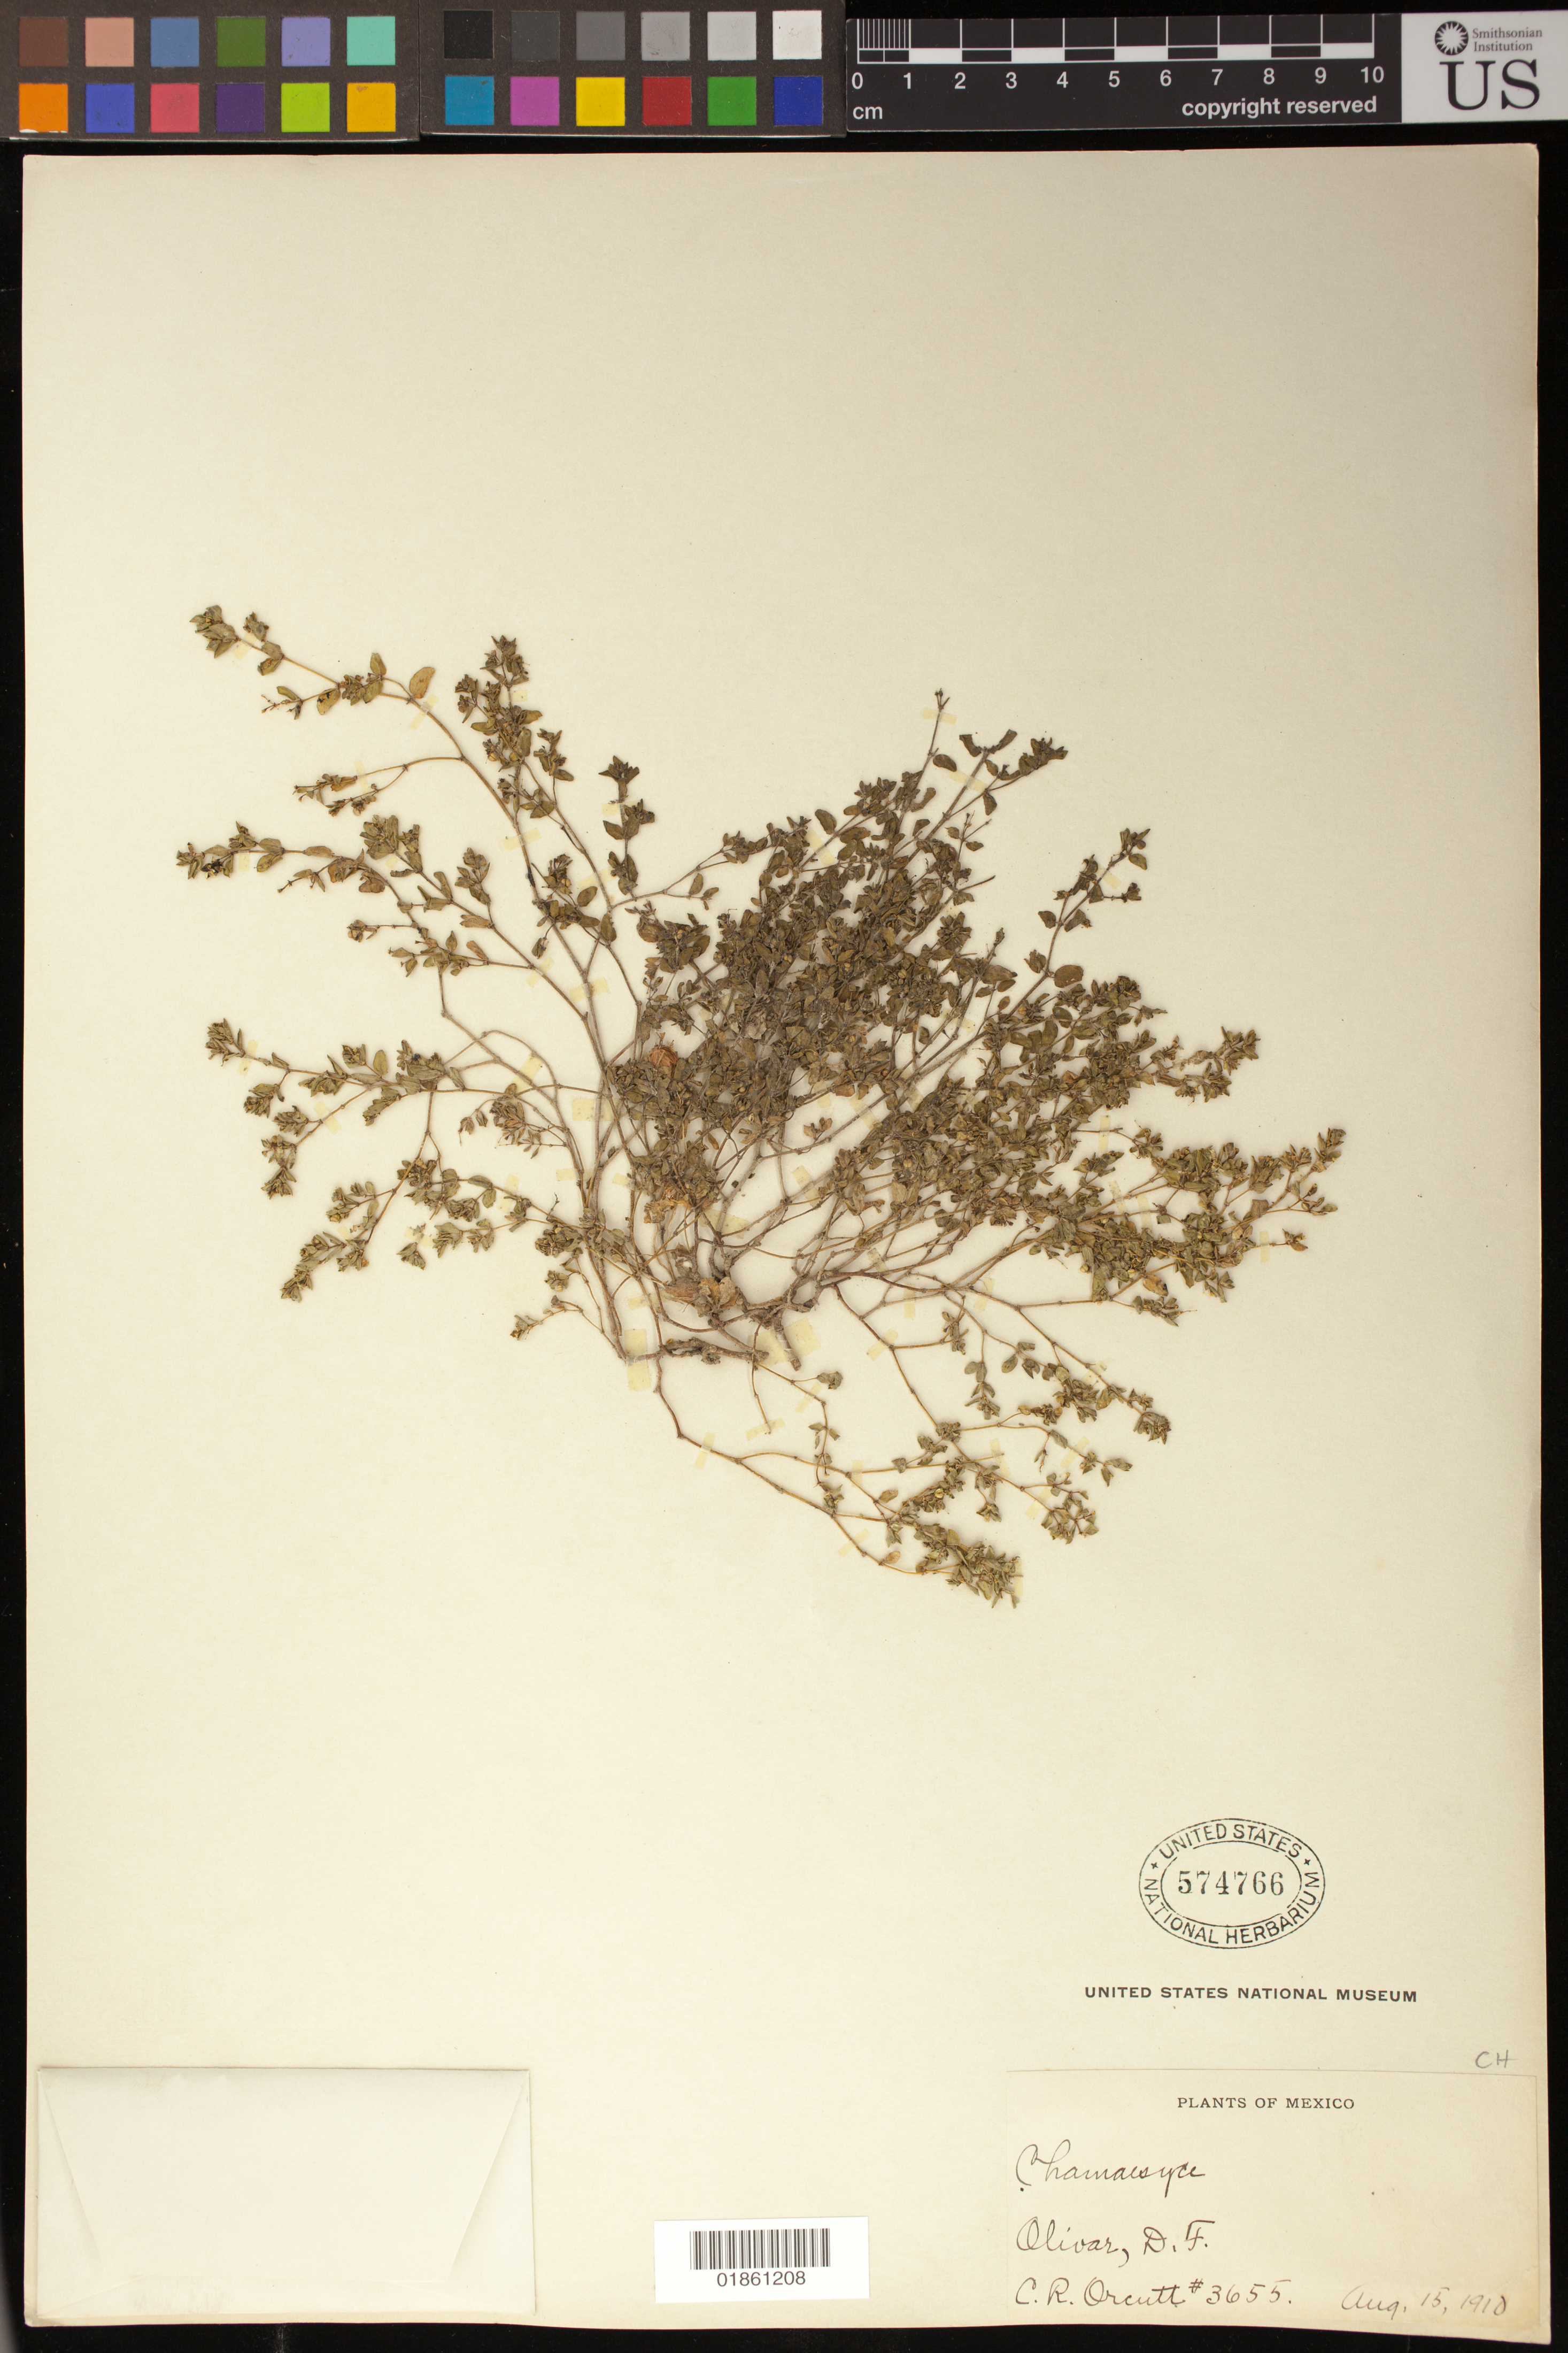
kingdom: Plantae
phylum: Tracheophyta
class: Magnoliopsida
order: Malpighiales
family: Euphorbiaceae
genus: Euphorbia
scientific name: Euphorbia sp.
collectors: C. R. Orcutt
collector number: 3655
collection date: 1910-08-15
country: Mexico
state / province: Distrito Federal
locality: Olivar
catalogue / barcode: US 574766